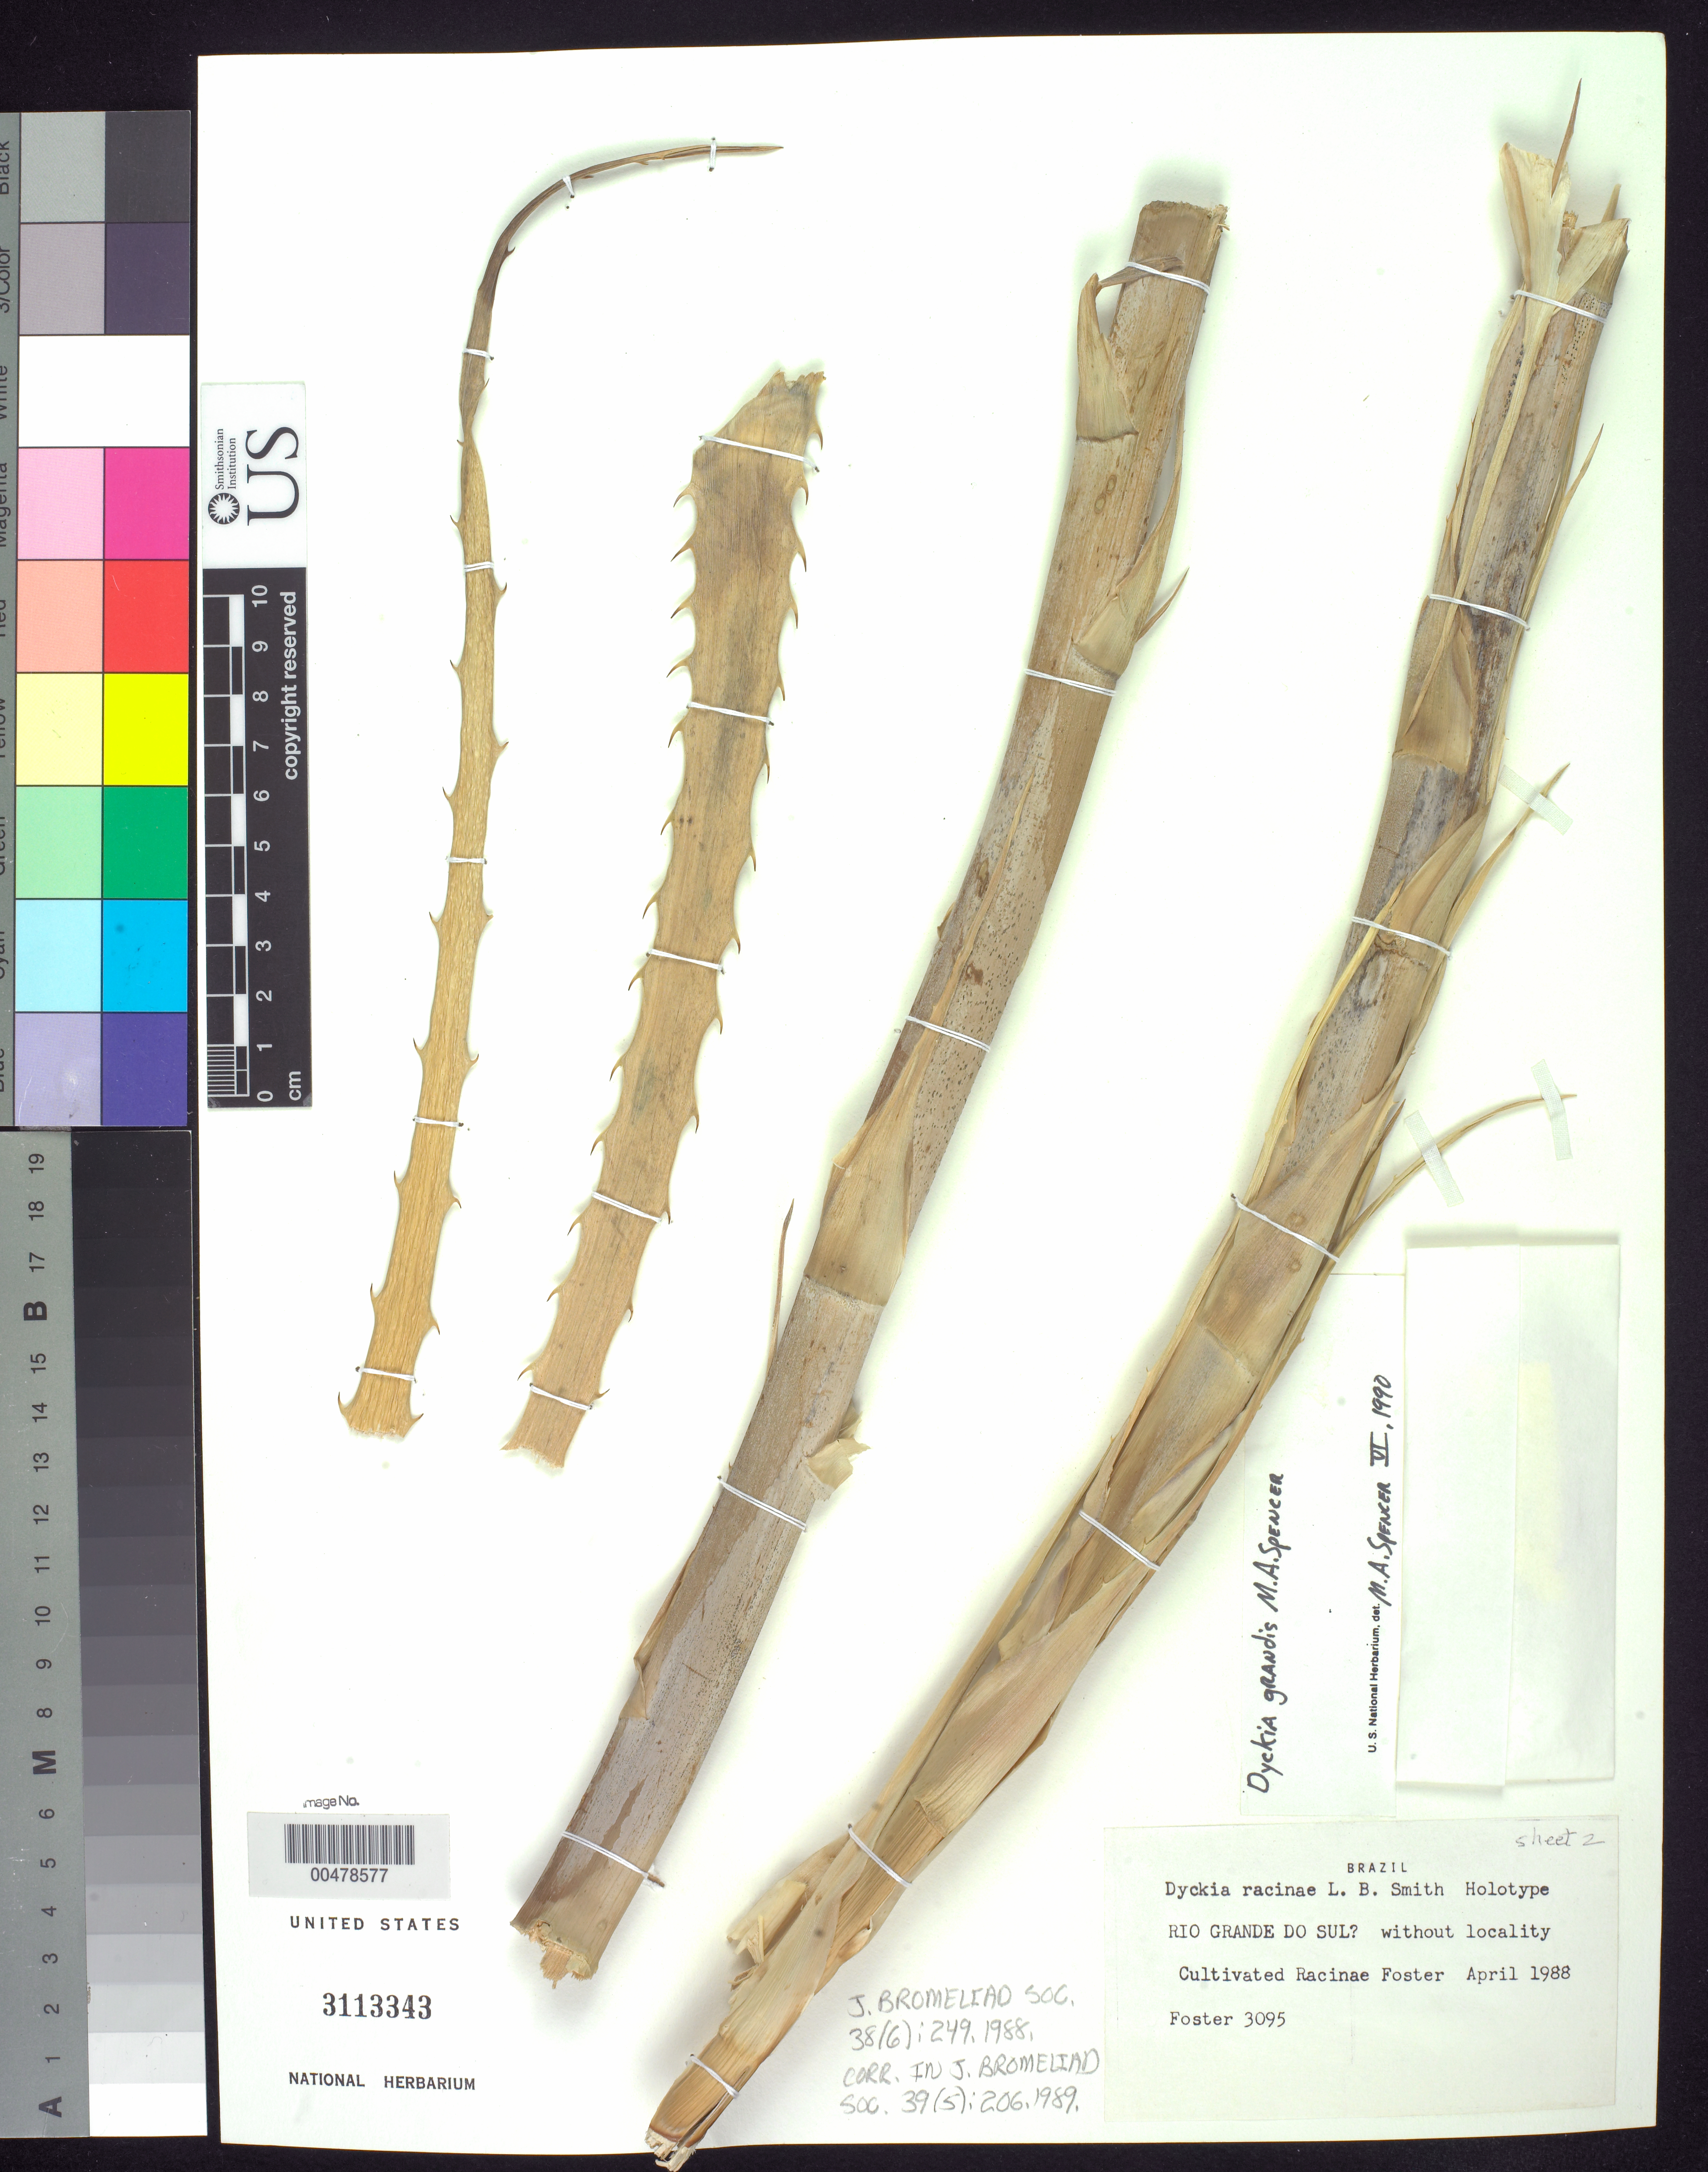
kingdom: Plantae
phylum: Tracheophyta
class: Liliopsida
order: Poales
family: Bromeliaceae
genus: Dyckia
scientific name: Dyckia racinae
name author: L.B. Sm.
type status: Holotype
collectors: R. Foster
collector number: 3095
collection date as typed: Apr 1988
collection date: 1988-04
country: Brazil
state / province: Rio Grande do Sul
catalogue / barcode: US 3113343